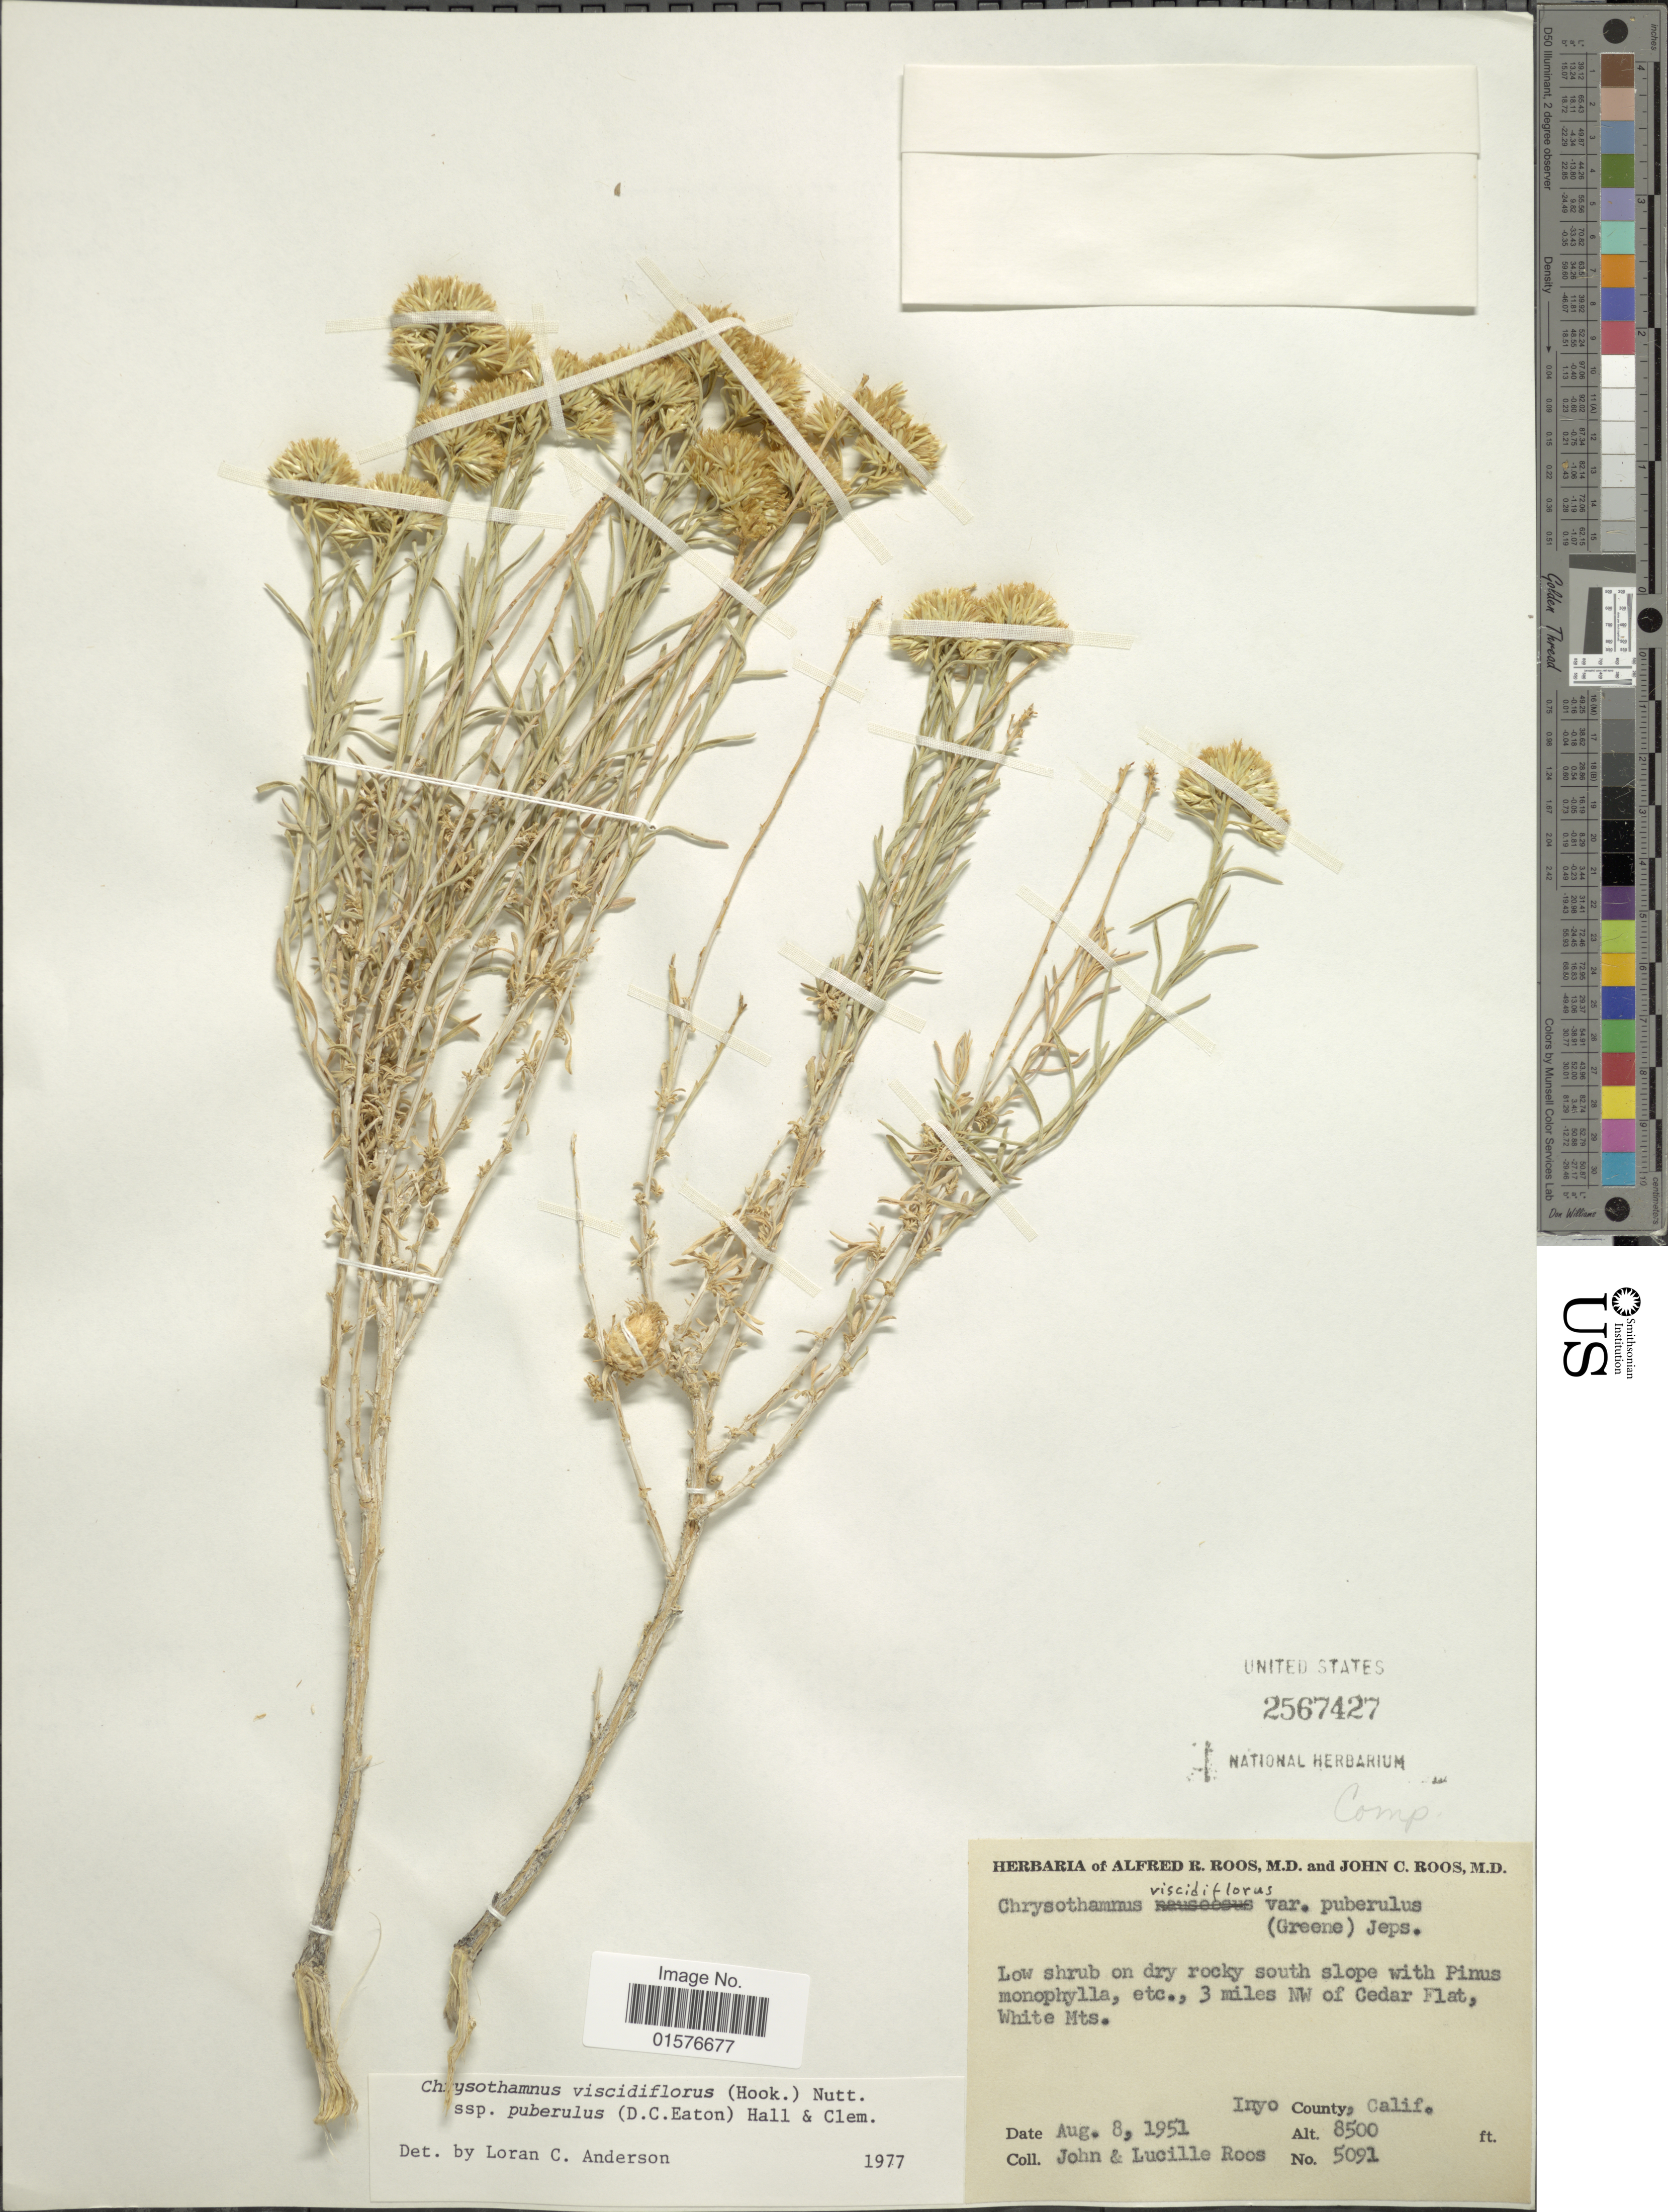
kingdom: Plantae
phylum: Tracheophyta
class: Magnoliopsida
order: Asterales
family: Asteraceae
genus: Chrysothamnus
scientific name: Chrysothamnus viscidiflorus subsp. puberulus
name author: (D.C. Eaton) H.M. Hall & Clem.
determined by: Urbatsch, Lowell E., Curator (LSU), Louisiana State University (UNITED STATES)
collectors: J. C. Roos & L. Roos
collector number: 5091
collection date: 1951-08-08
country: United States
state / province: California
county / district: Inyo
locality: Inyo County, 3 miles NW of Cedar Flat, White Mts.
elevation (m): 2591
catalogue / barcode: US 2567427